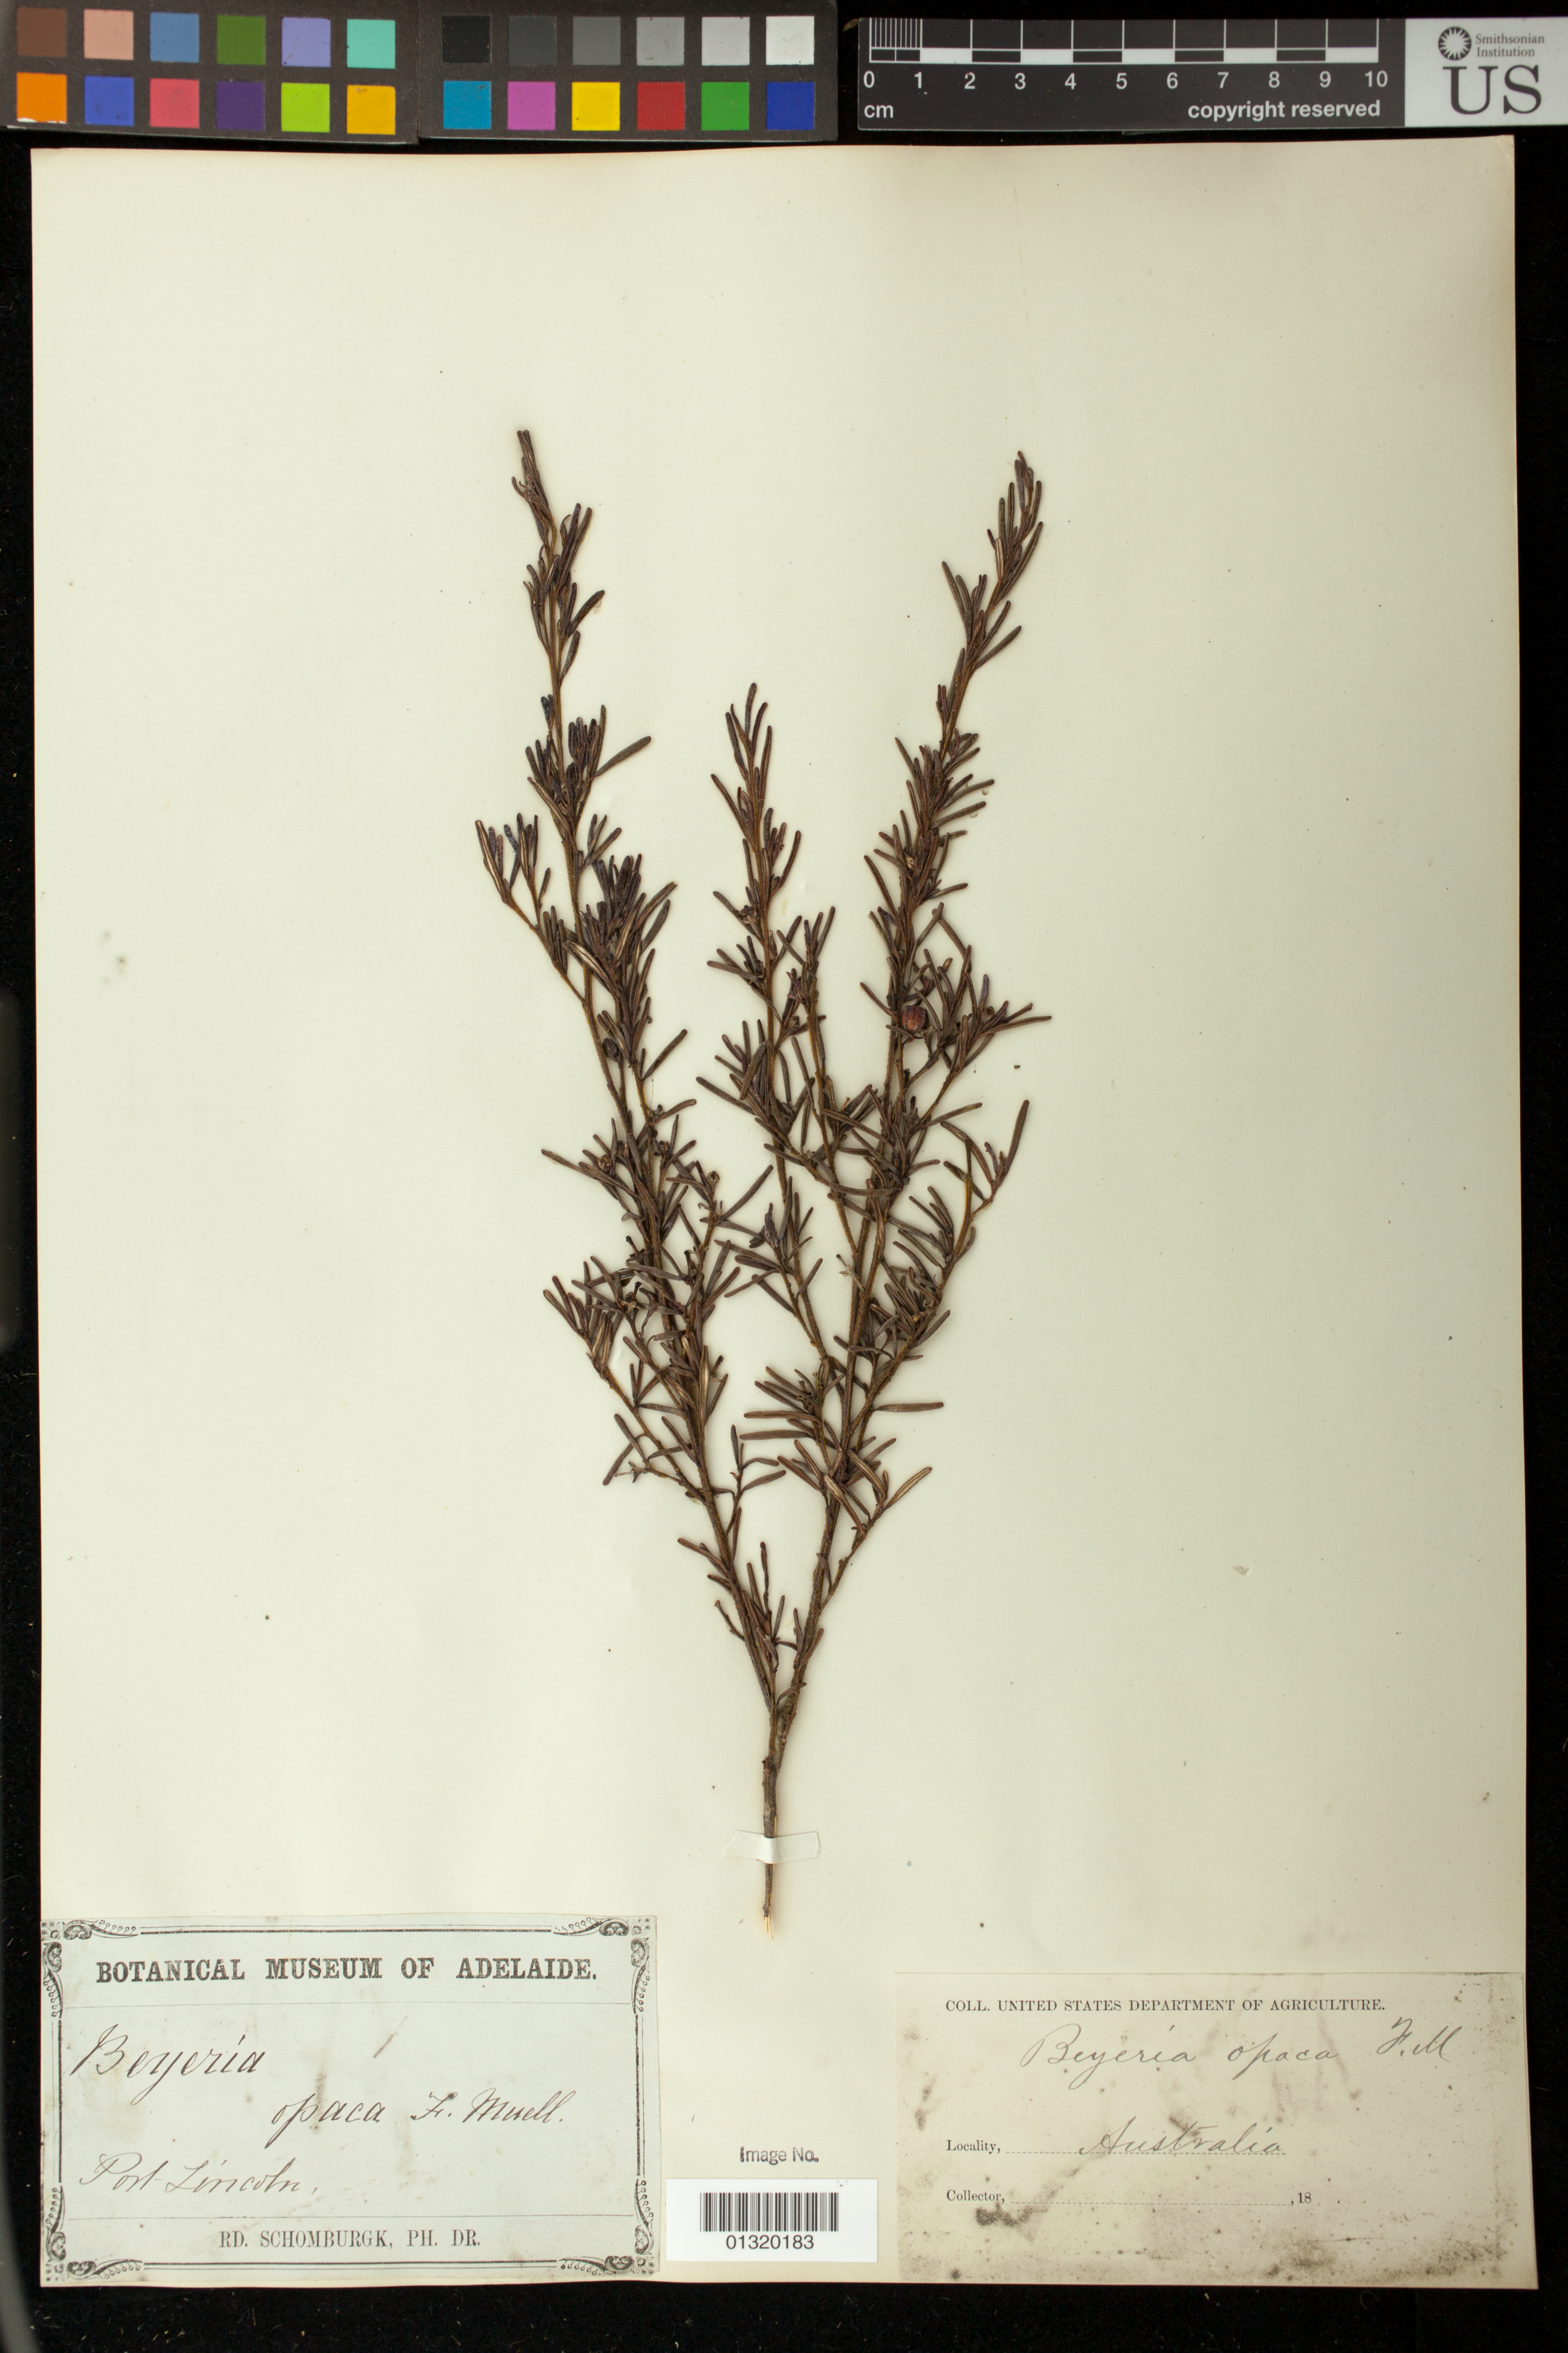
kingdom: Plantae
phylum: Tracheophyta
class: Magnoliopsida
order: Malpighiales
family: Euphorbiaceae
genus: Beyeria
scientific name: Beyeria opaca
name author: F. Muell.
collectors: M. R. Schomburgk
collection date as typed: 18--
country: Australia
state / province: South Australia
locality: Port Lincoln